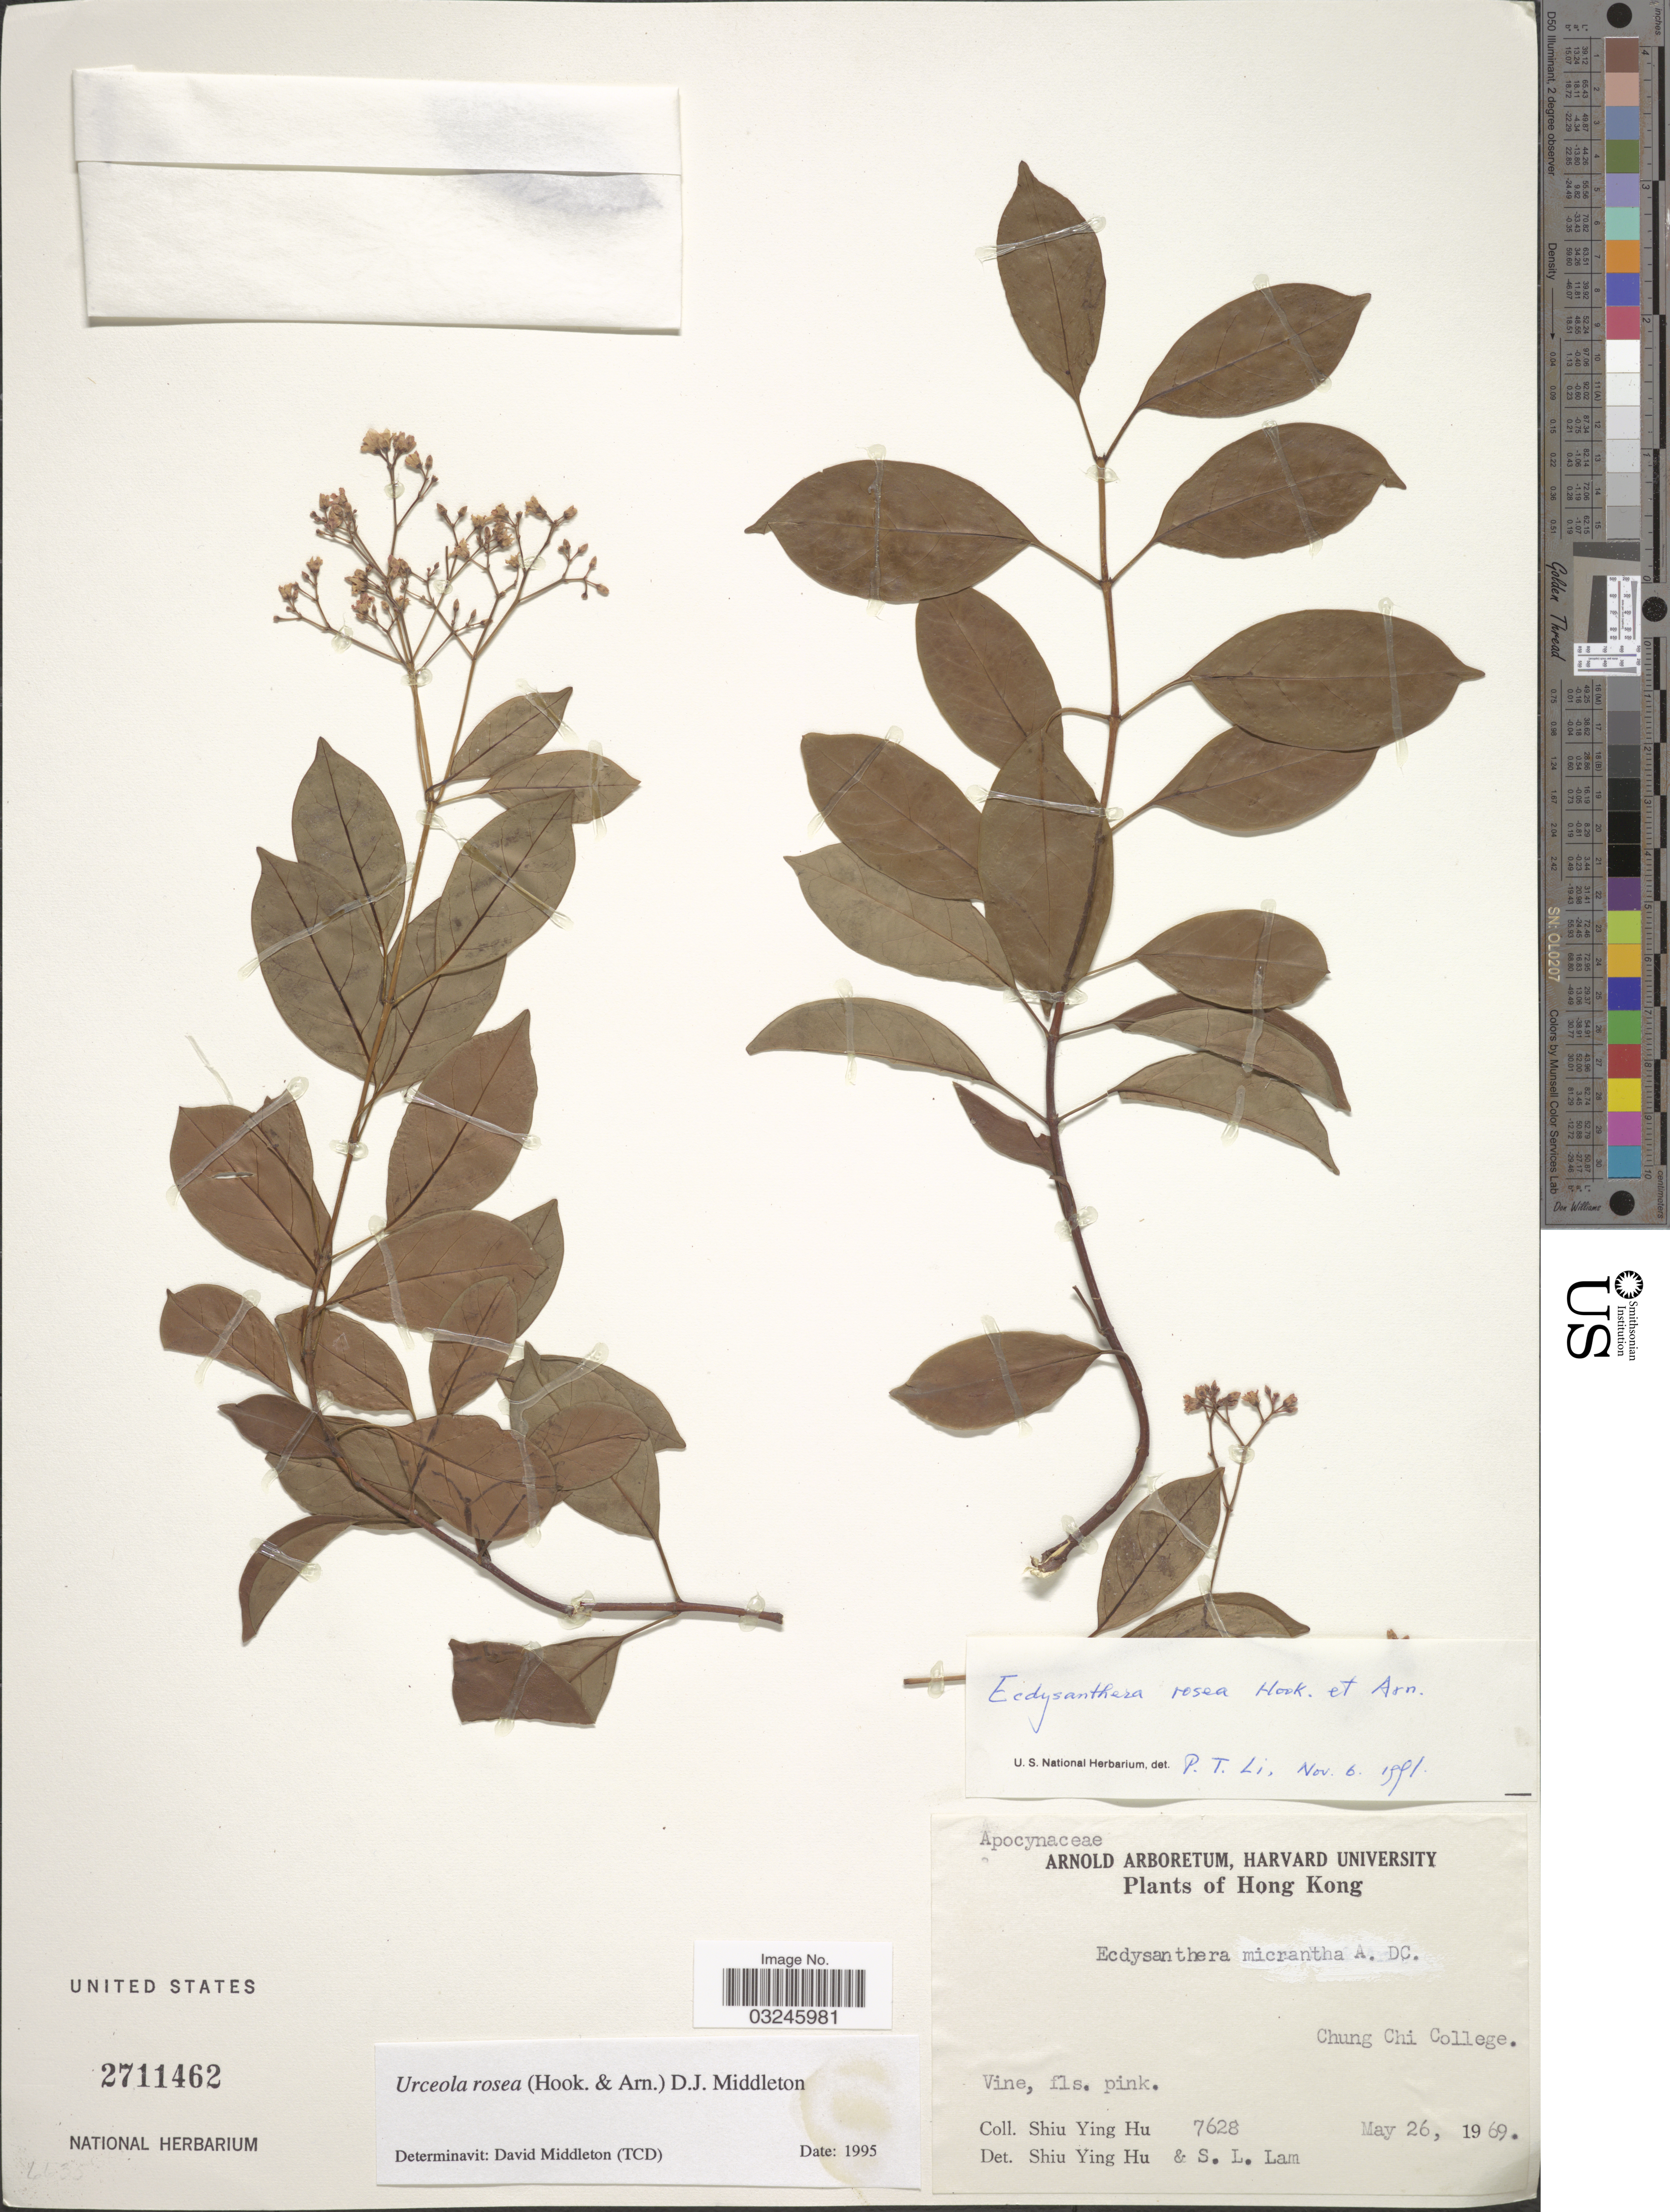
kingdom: Plantae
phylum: Tracheophyta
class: Magnoliopsida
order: Gentianales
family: Apocynaceae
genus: Urceola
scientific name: Urceola rosea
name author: Hook. & Arn.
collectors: S. Y. Hu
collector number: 7628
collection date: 1969-05-26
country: China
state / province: Hong Kong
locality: Chung Chi College.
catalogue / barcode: US 2711462